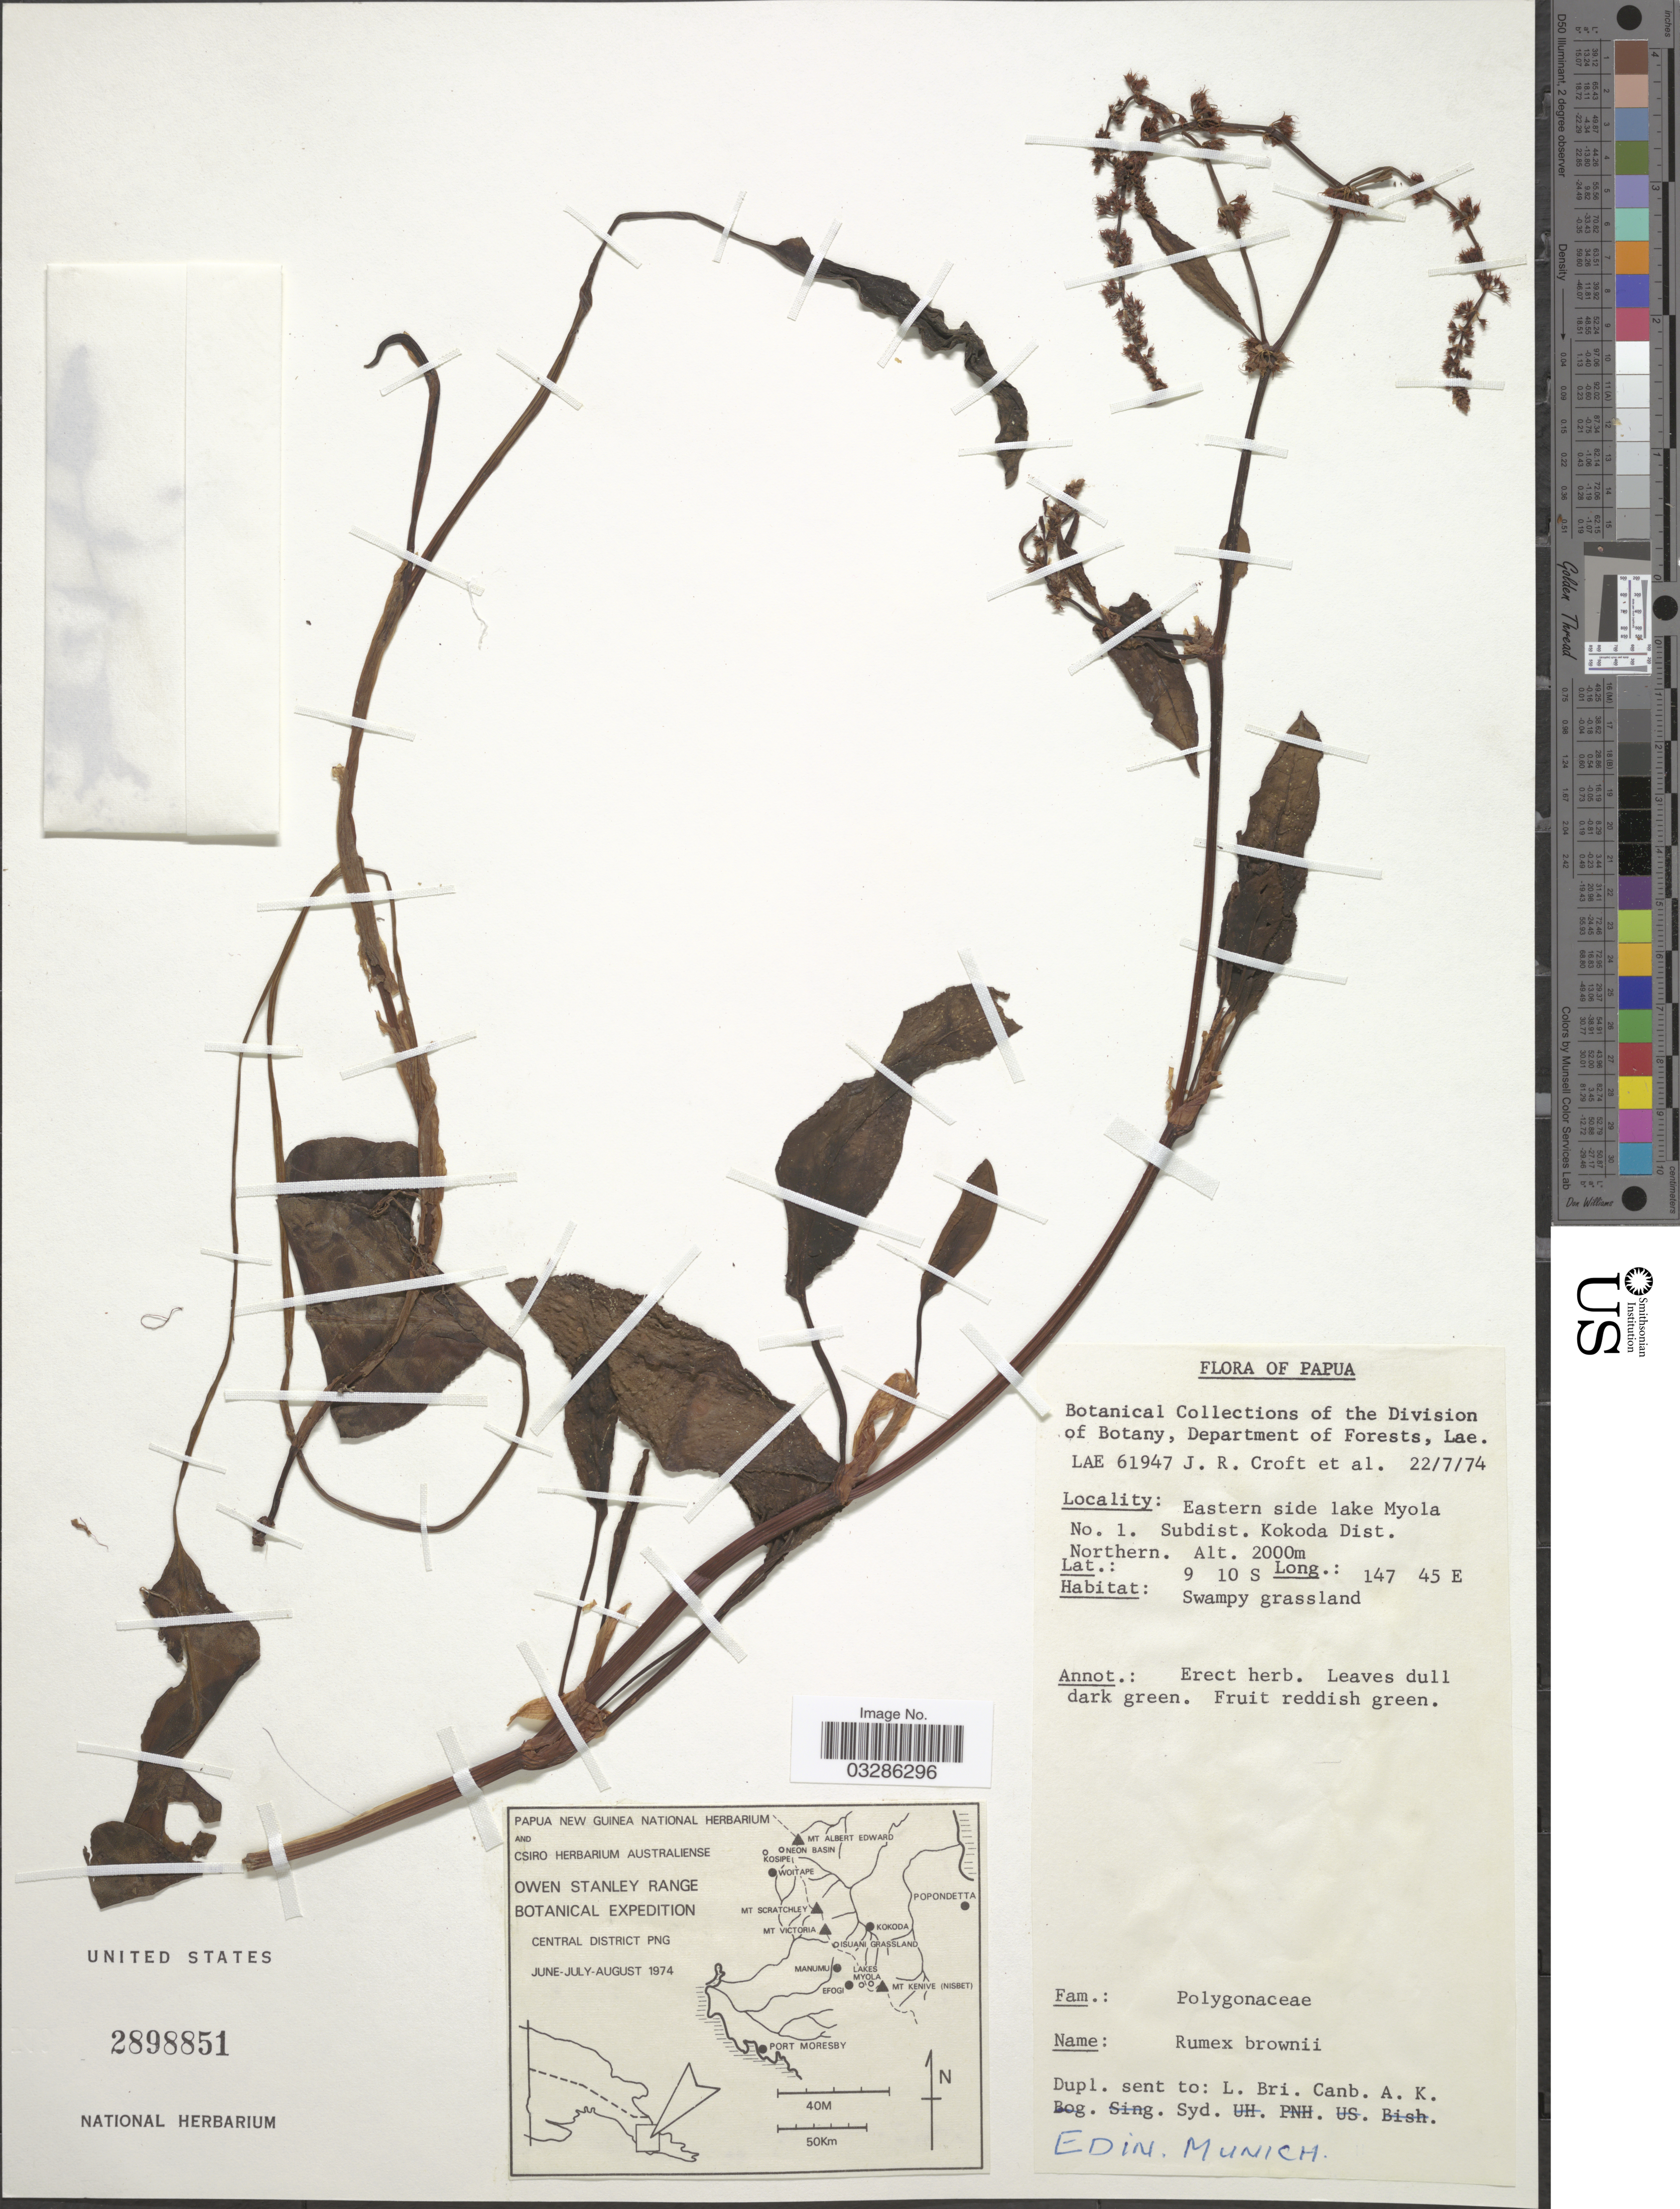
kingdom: Plantae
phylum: Tracheophyta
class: Magnoliopsida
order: Caryophyllales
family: Polygonaceae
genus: Rumex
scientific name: Rumex brownii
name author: Campd.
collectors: J. R. Croft & et al.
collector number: LAE 61947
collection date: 1974-07-22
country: Papua New Guinea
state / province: Northern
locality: Papua. Eastern side lake Myola No. 1. Subdist. Kokoda Dist. Northern.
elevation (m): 2000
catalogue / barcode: US 2898851